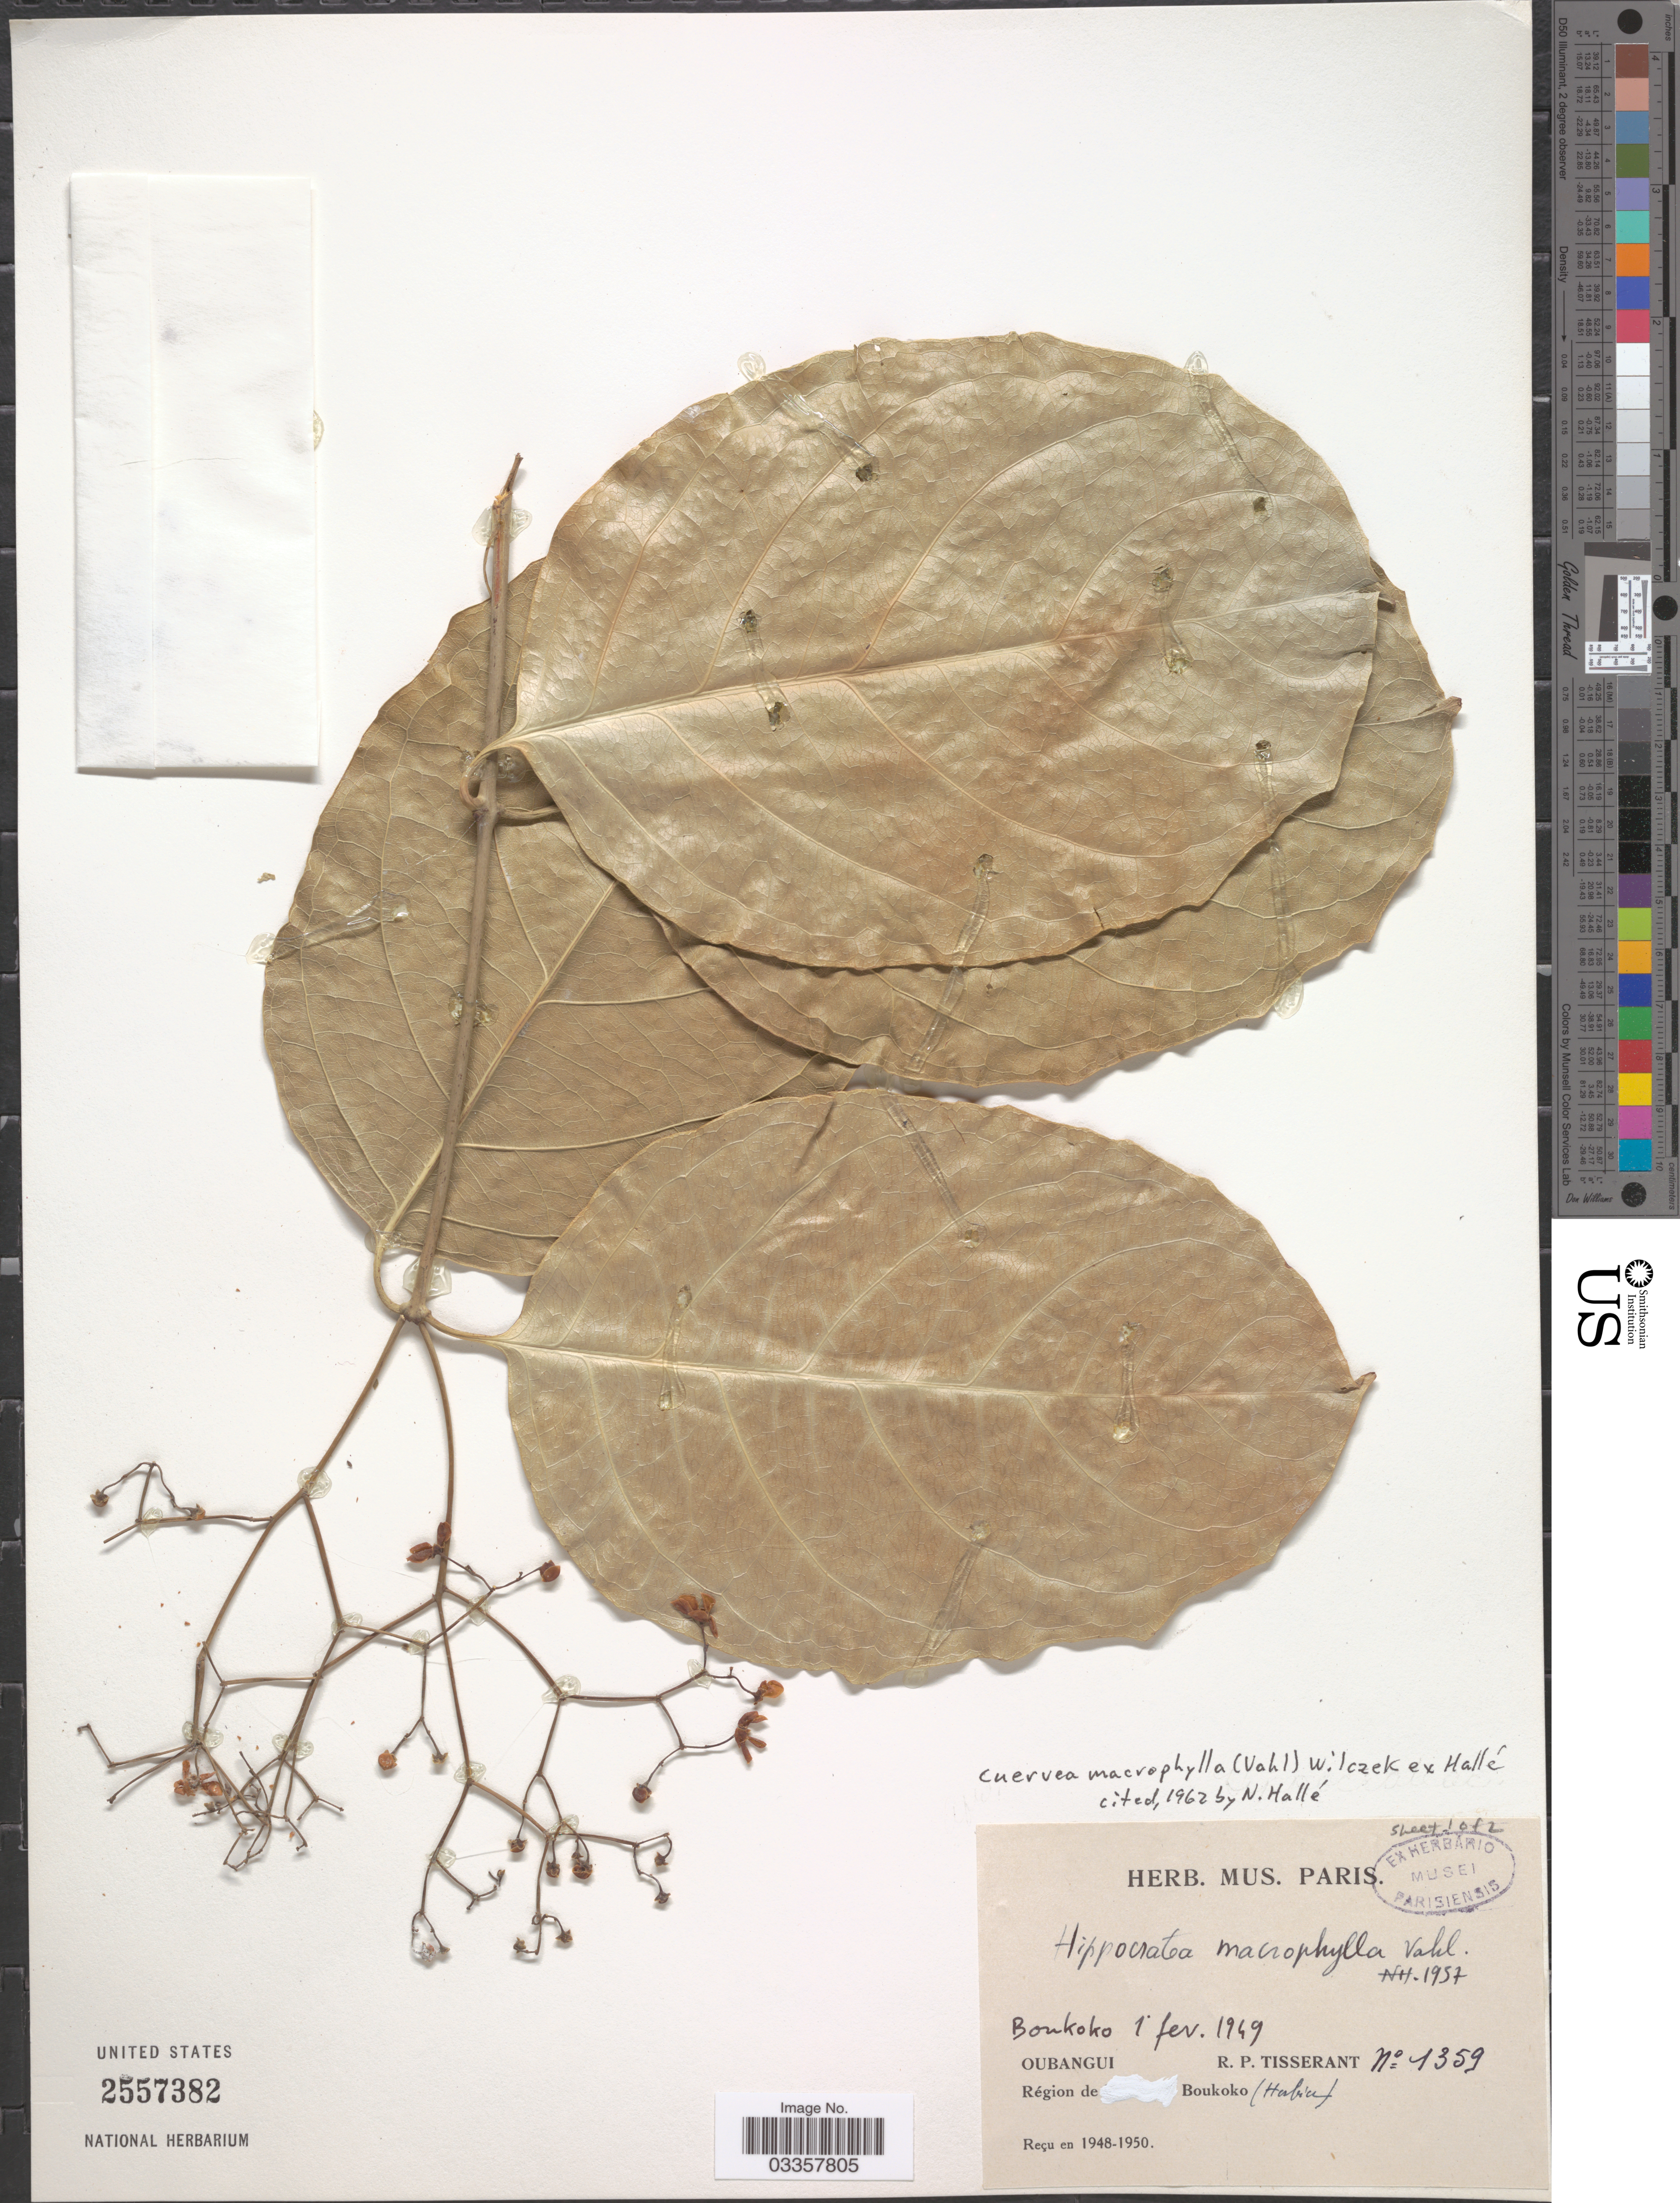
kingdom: Plantae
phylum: Tracheophyta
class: Magnoliopsida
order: Celastrales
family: Celastraceae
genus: Cuervea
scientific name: Cuervea macrophylla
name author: Vahl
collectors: C. Tisserant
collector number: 1359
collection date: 1949-02-01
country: Central African Republic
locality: Boukoko. Oubangui, Région de Boukoko (Herbier).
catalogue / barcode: US 2557382